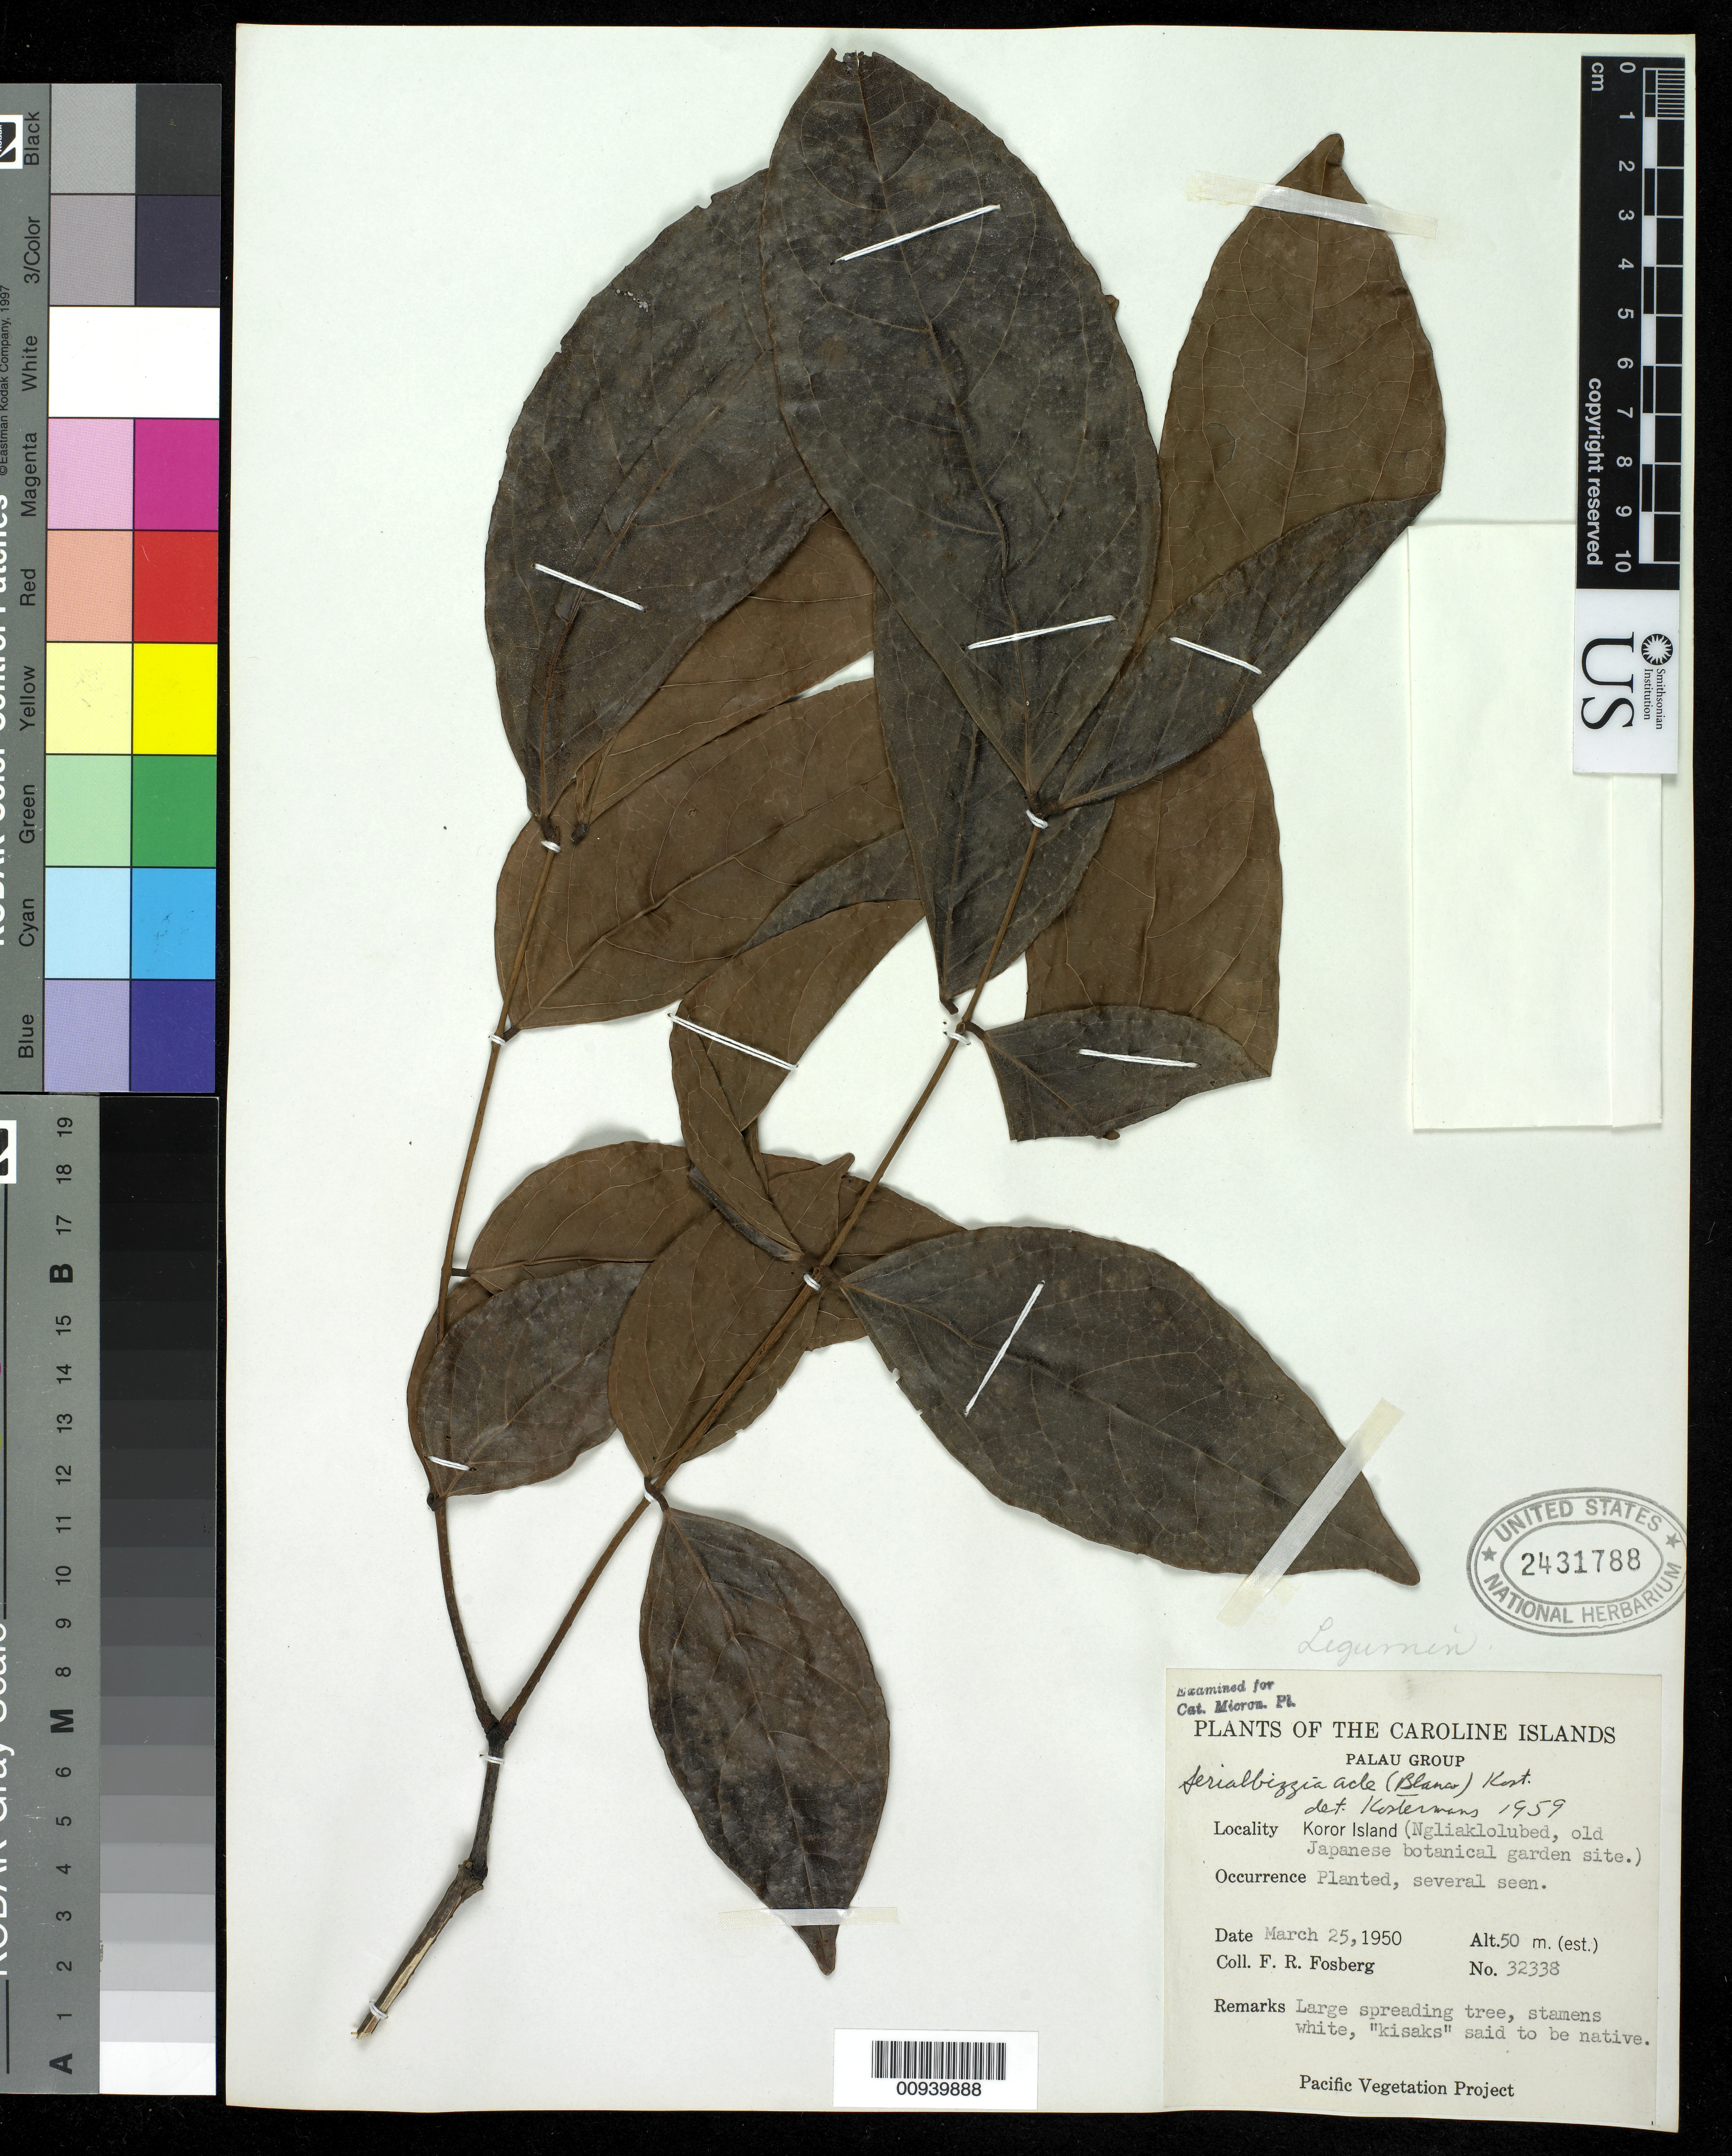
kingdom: Plantae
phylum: Tracheophyta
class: Magnoliopsida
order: Fabales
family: Fabaceae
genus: Albizia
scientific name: Albizia acle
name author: (Blanco) Merr.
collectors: F. R. Fosberg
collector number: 32338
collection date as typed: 25 Mar 1950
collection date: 1950-03-25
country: Palau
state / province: Koror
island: Oreor (Koror)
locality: Ngliaklolubed, old Japanese botanical garden site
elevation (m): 50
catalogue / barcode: US 2431788